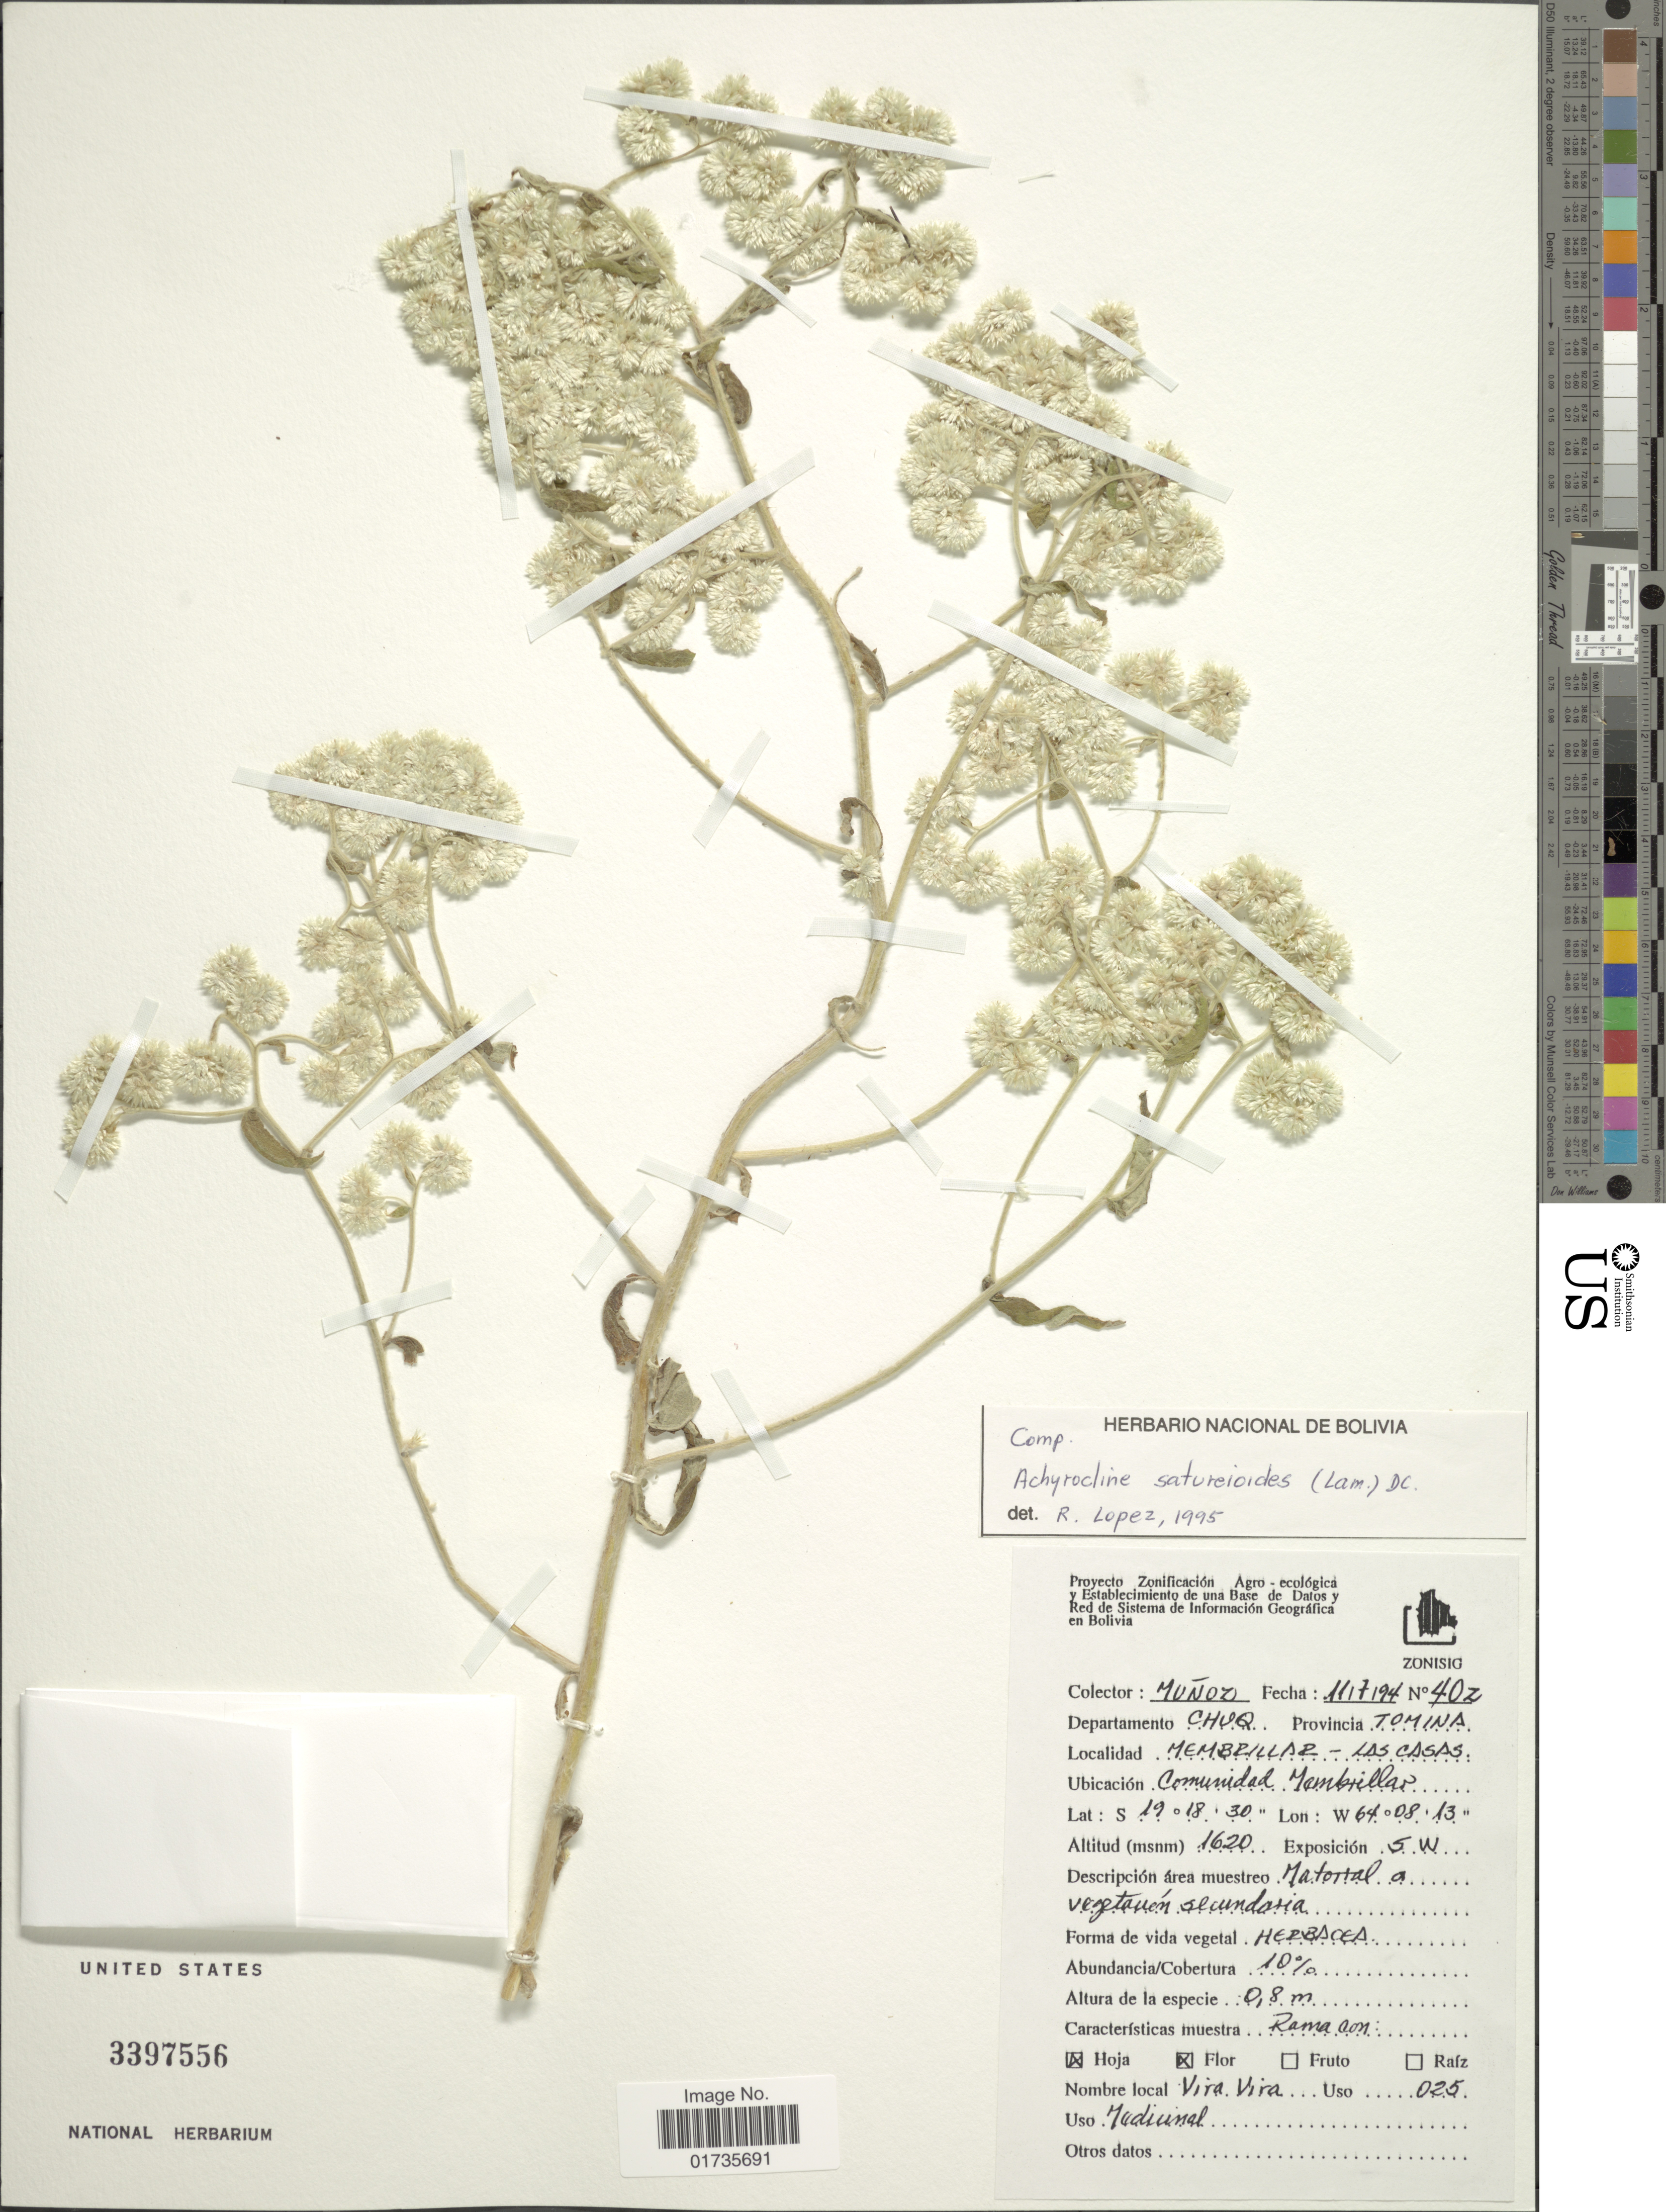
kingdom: Plantae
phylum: Tracheophyta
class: Magnoliopsida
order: Asterales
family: Asteraceae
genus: Achyrocline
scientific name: Achyrocline satureioides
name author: (Lam.) DC.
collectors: Muñoz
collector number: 40z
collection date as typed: Transcribed d/m/y: 11/7/94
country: Bolivia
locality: Departamento Chuq, Provinci Tomina, Membelllar - Las Casas, Comunidad Yambillar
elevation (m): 1620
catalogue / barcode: US 3397556